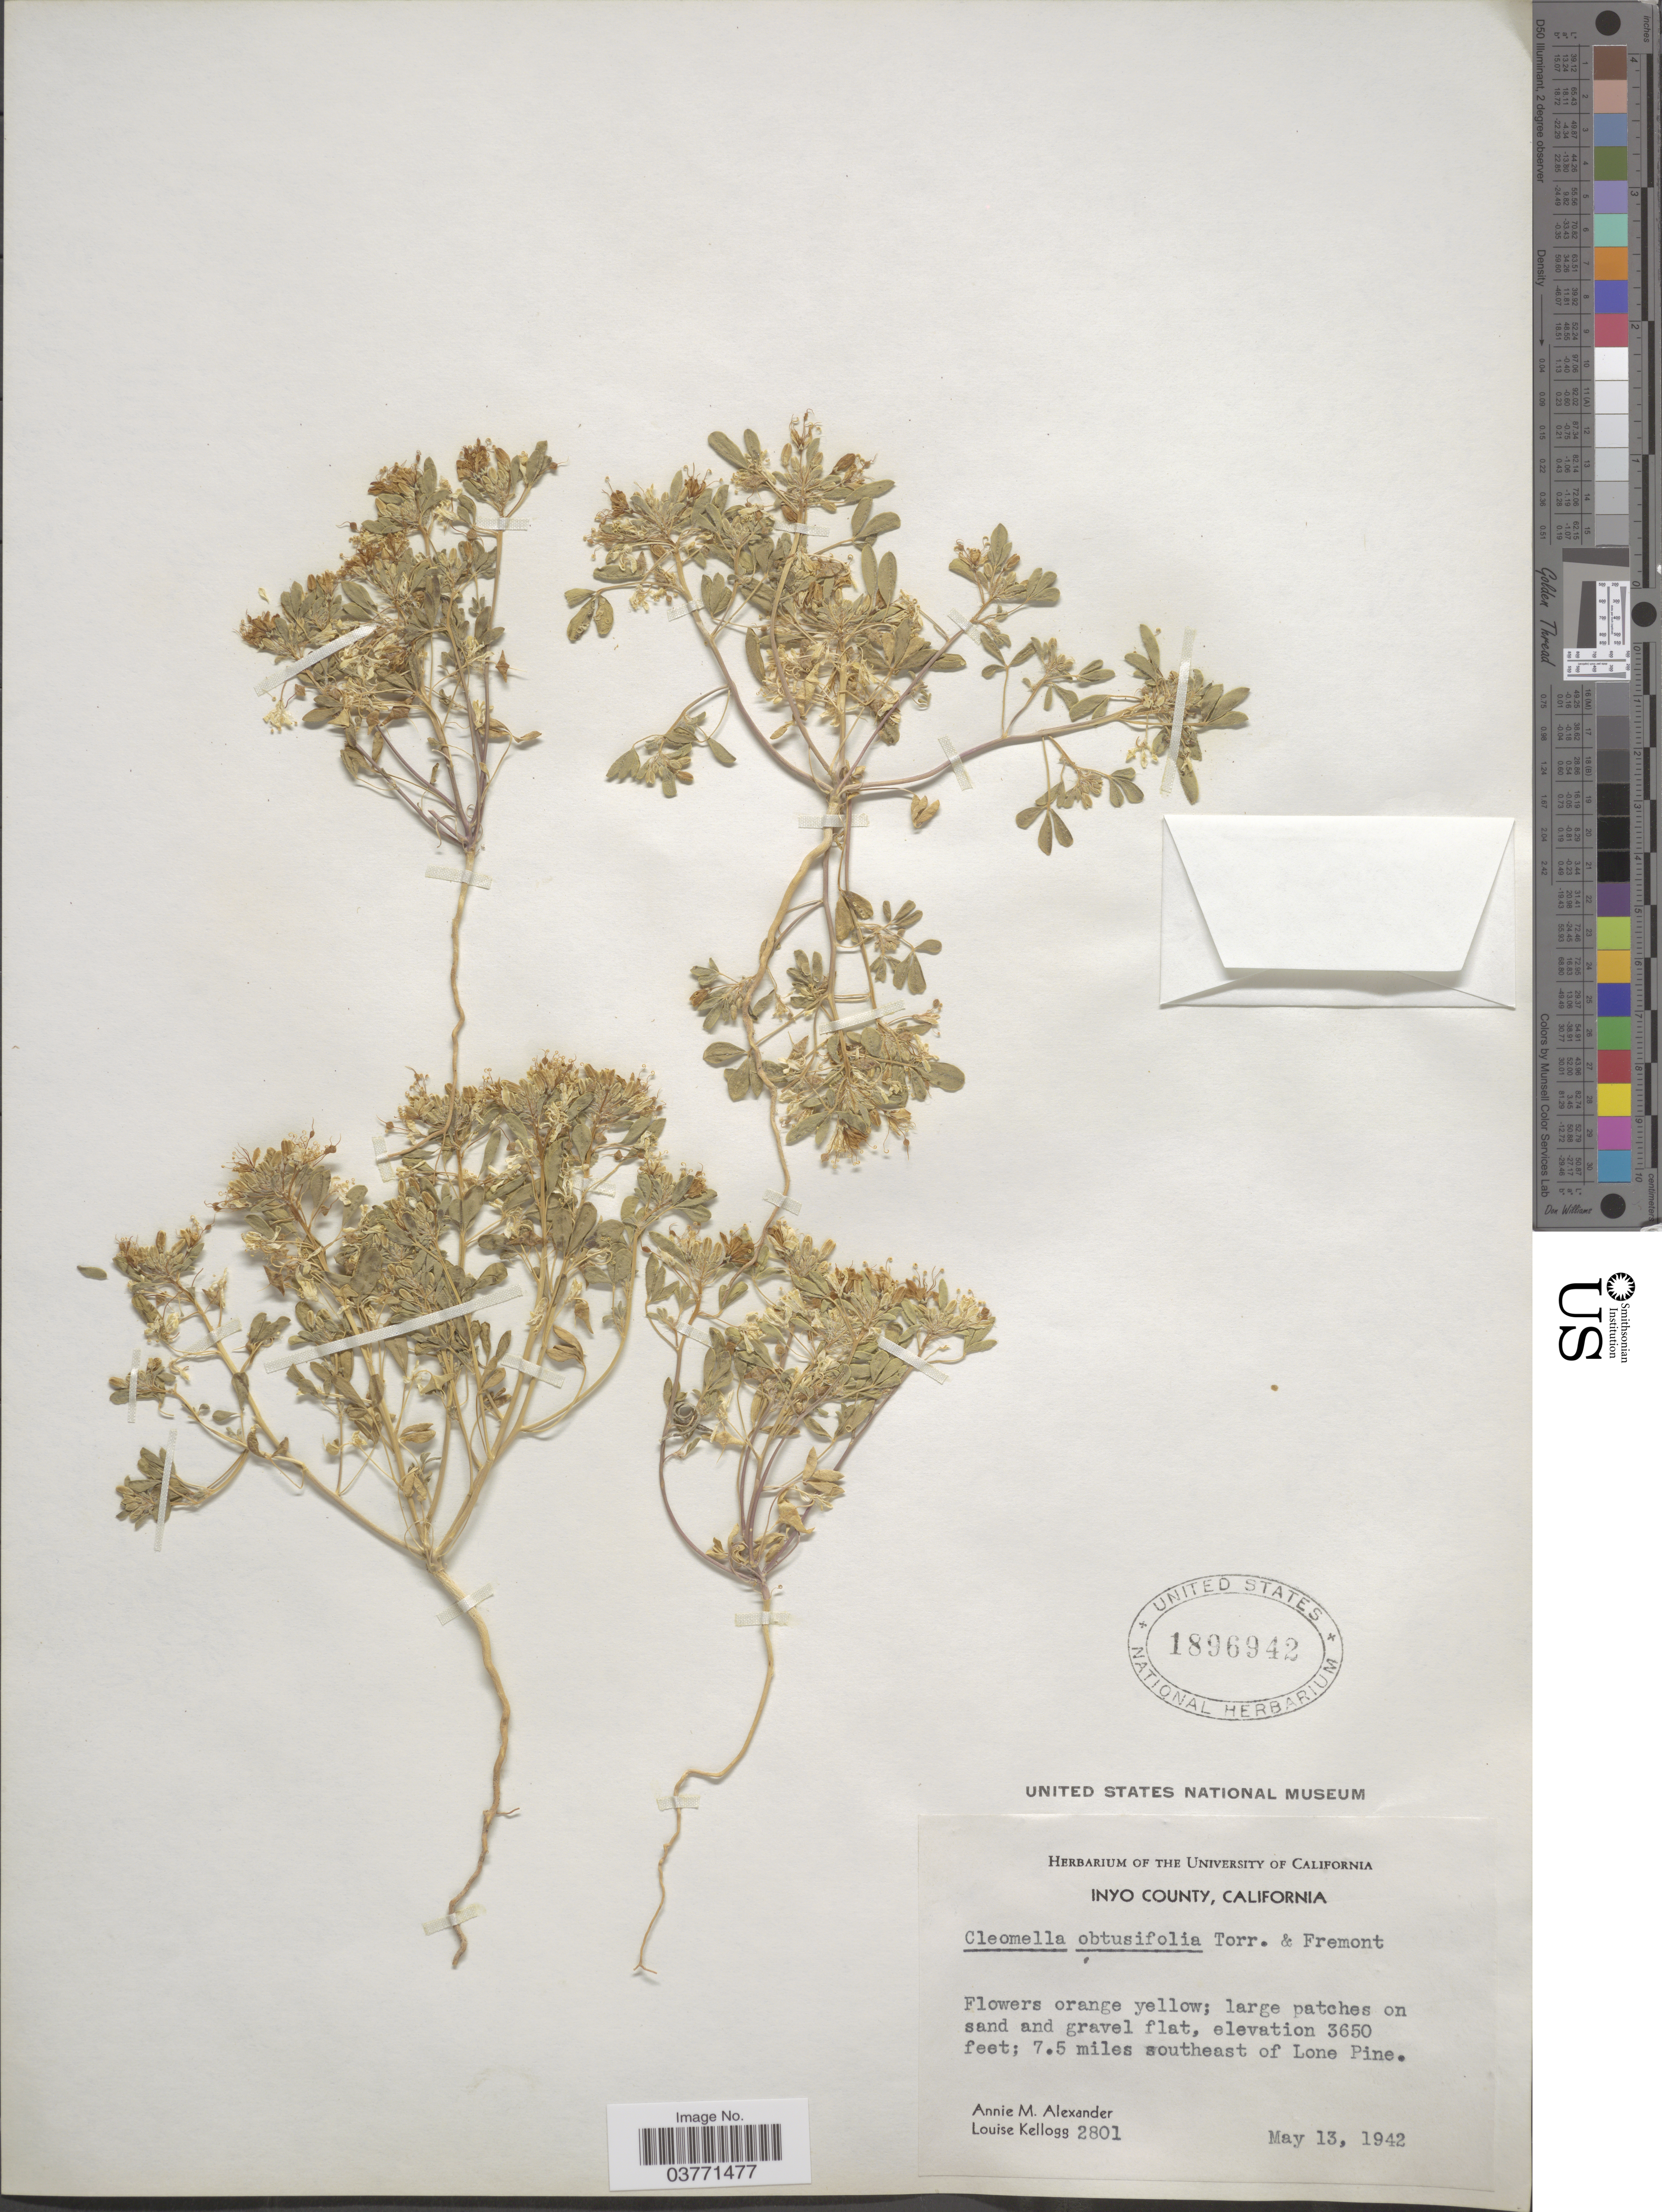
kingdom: Plantae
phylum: Tracheophyta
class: Magnoliopsida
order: Brassicales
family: Cleomaceae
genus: Cleomella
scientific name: Cleomella obtusifolia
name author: Torr. & Frém.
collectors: A. M. Alexander & L. Kellogg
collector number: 2801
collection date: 1942-05-13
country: United States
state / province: California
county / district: Inyo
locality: Inyo County. 7.5 miles southeast of Lone Pine.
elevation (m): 1113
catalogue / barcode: US 1896642